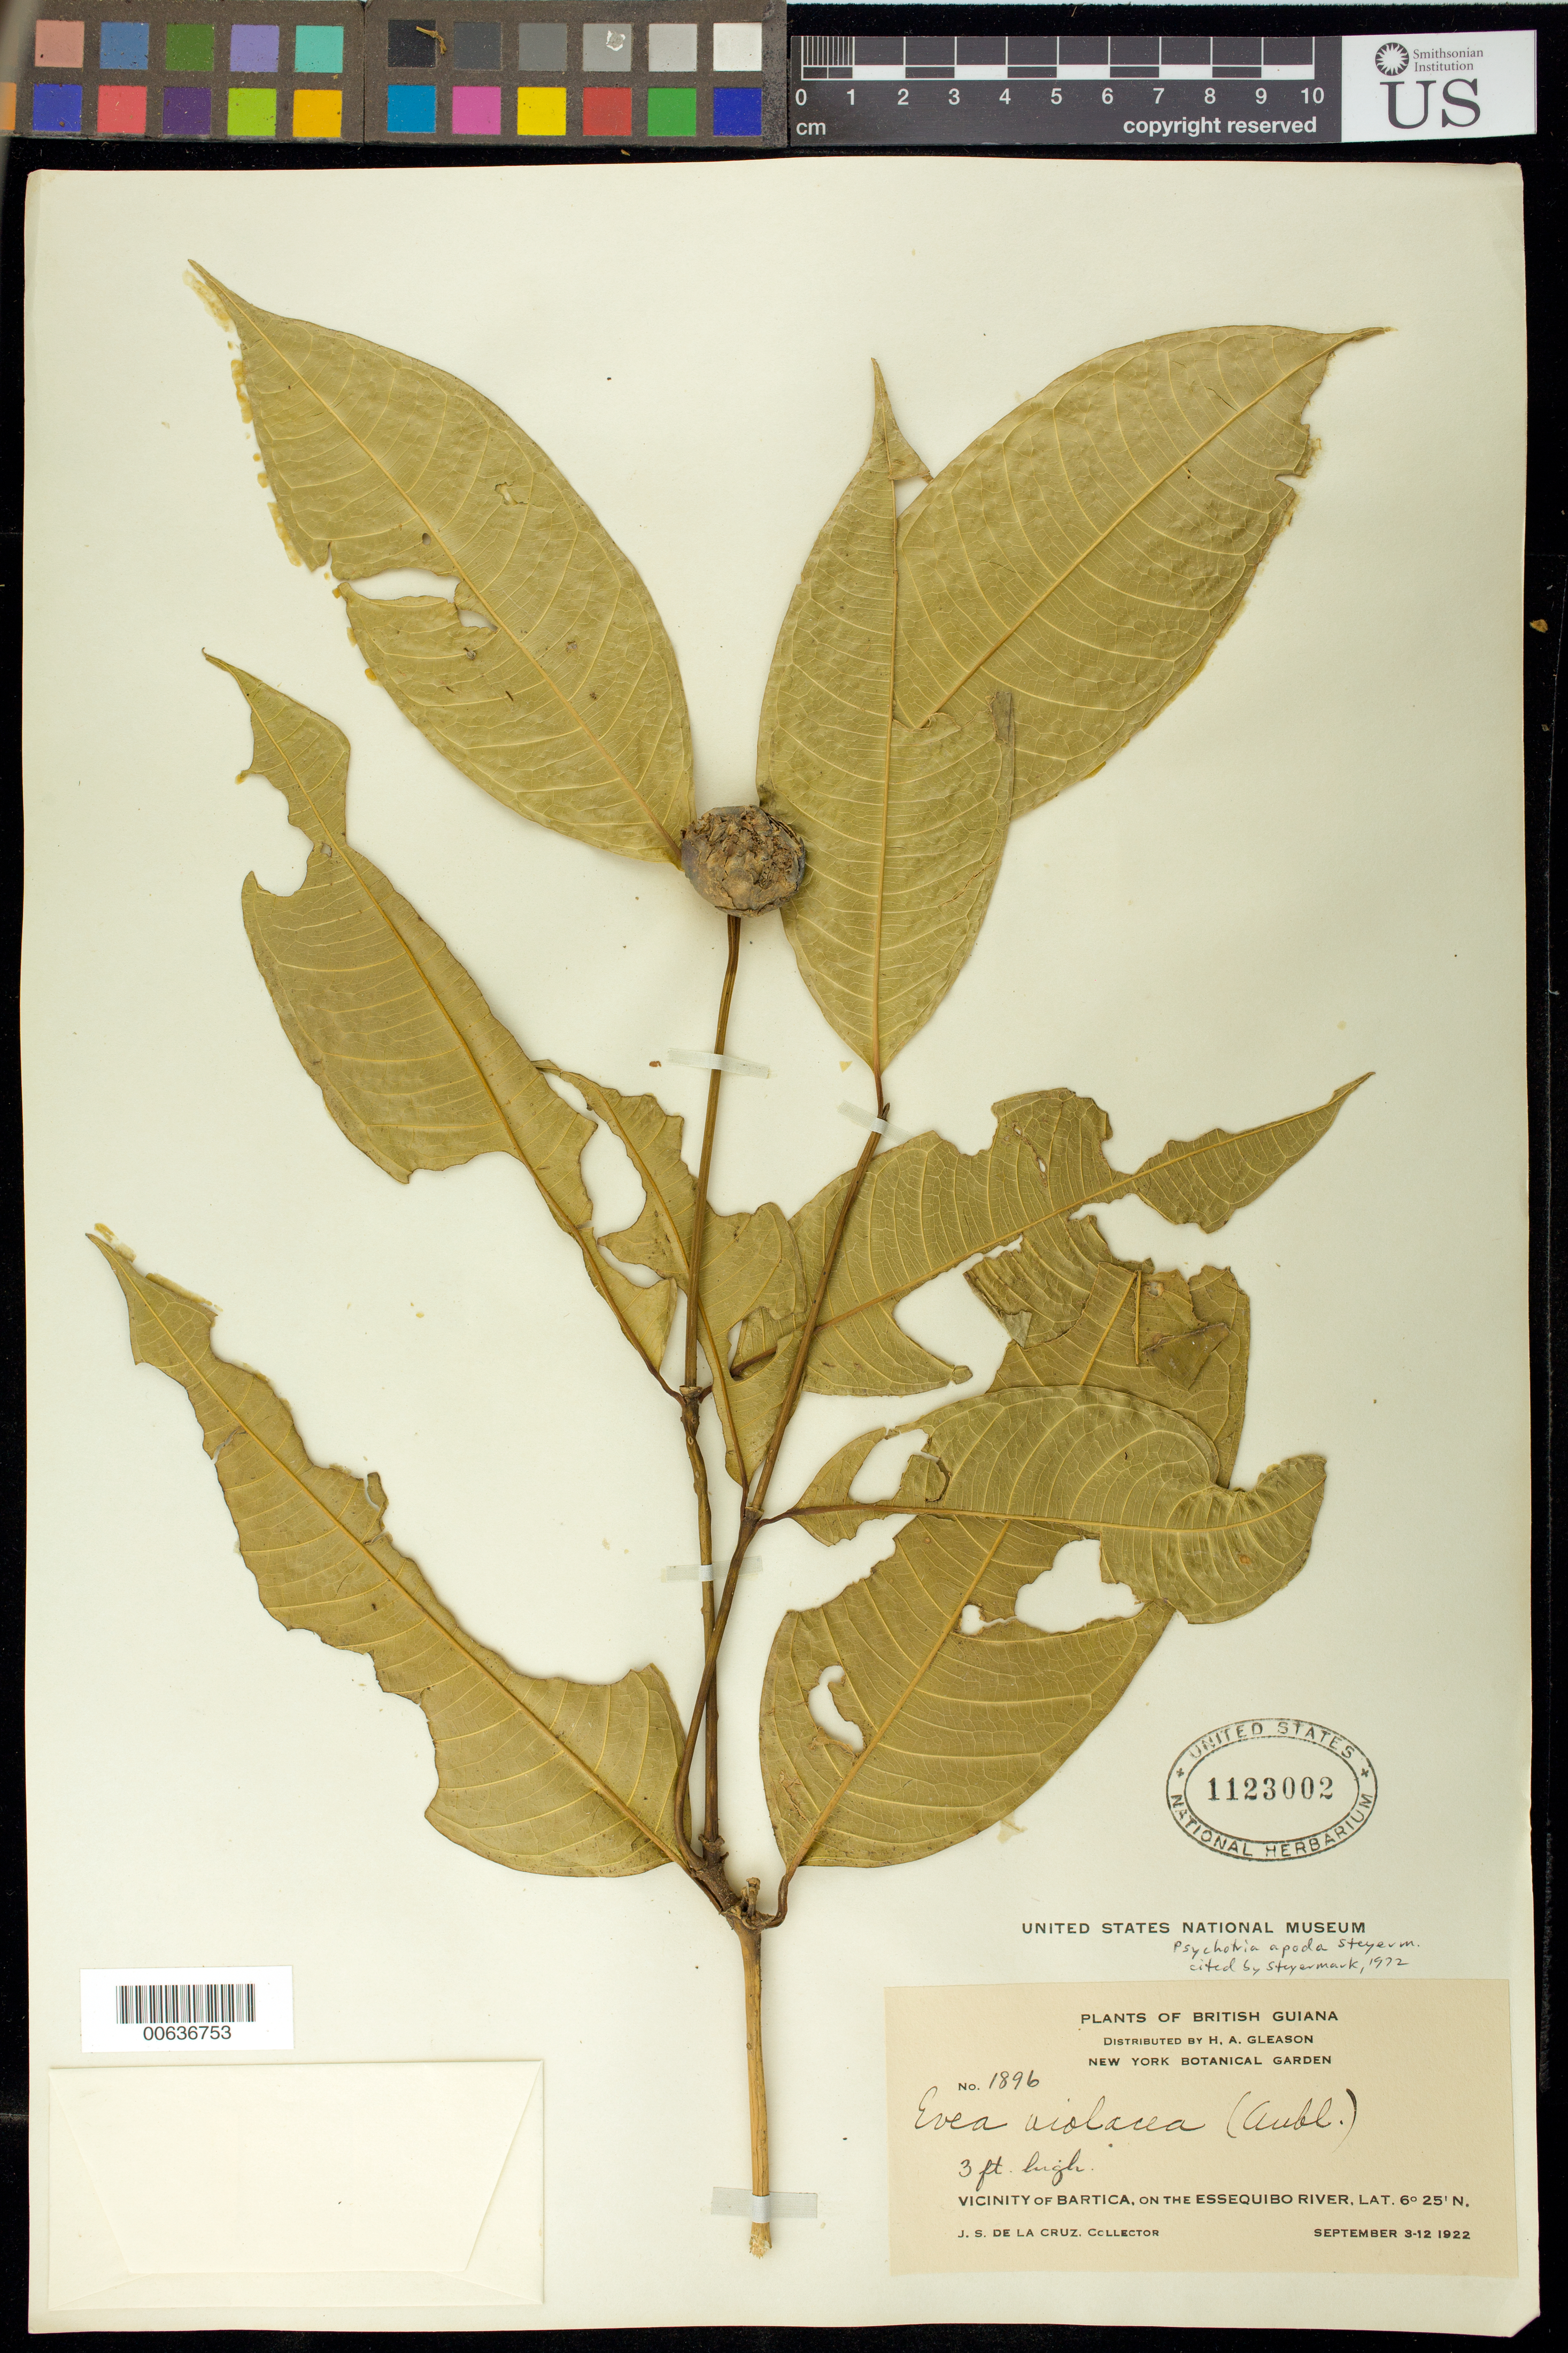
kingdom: Plantae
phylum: Tracheophyta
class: Magnoliopsida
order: Gentianales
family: Rubiaceae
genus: Palicourea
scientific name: Palicourea apoda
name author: (Steyerm.) Delprete & J.H. Kirkbr.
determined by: Kirkbride, J. H., Jr.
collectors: J. S. de la Cruz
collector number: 1896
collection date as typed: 3-Sep-22 to 12-Sep-22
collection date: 1922-09-03/1922-09-12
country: Guyana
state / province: Cuyuni-Mazaruni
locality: Bartica, vic., on the Essequibo River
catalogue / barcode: US 1123002